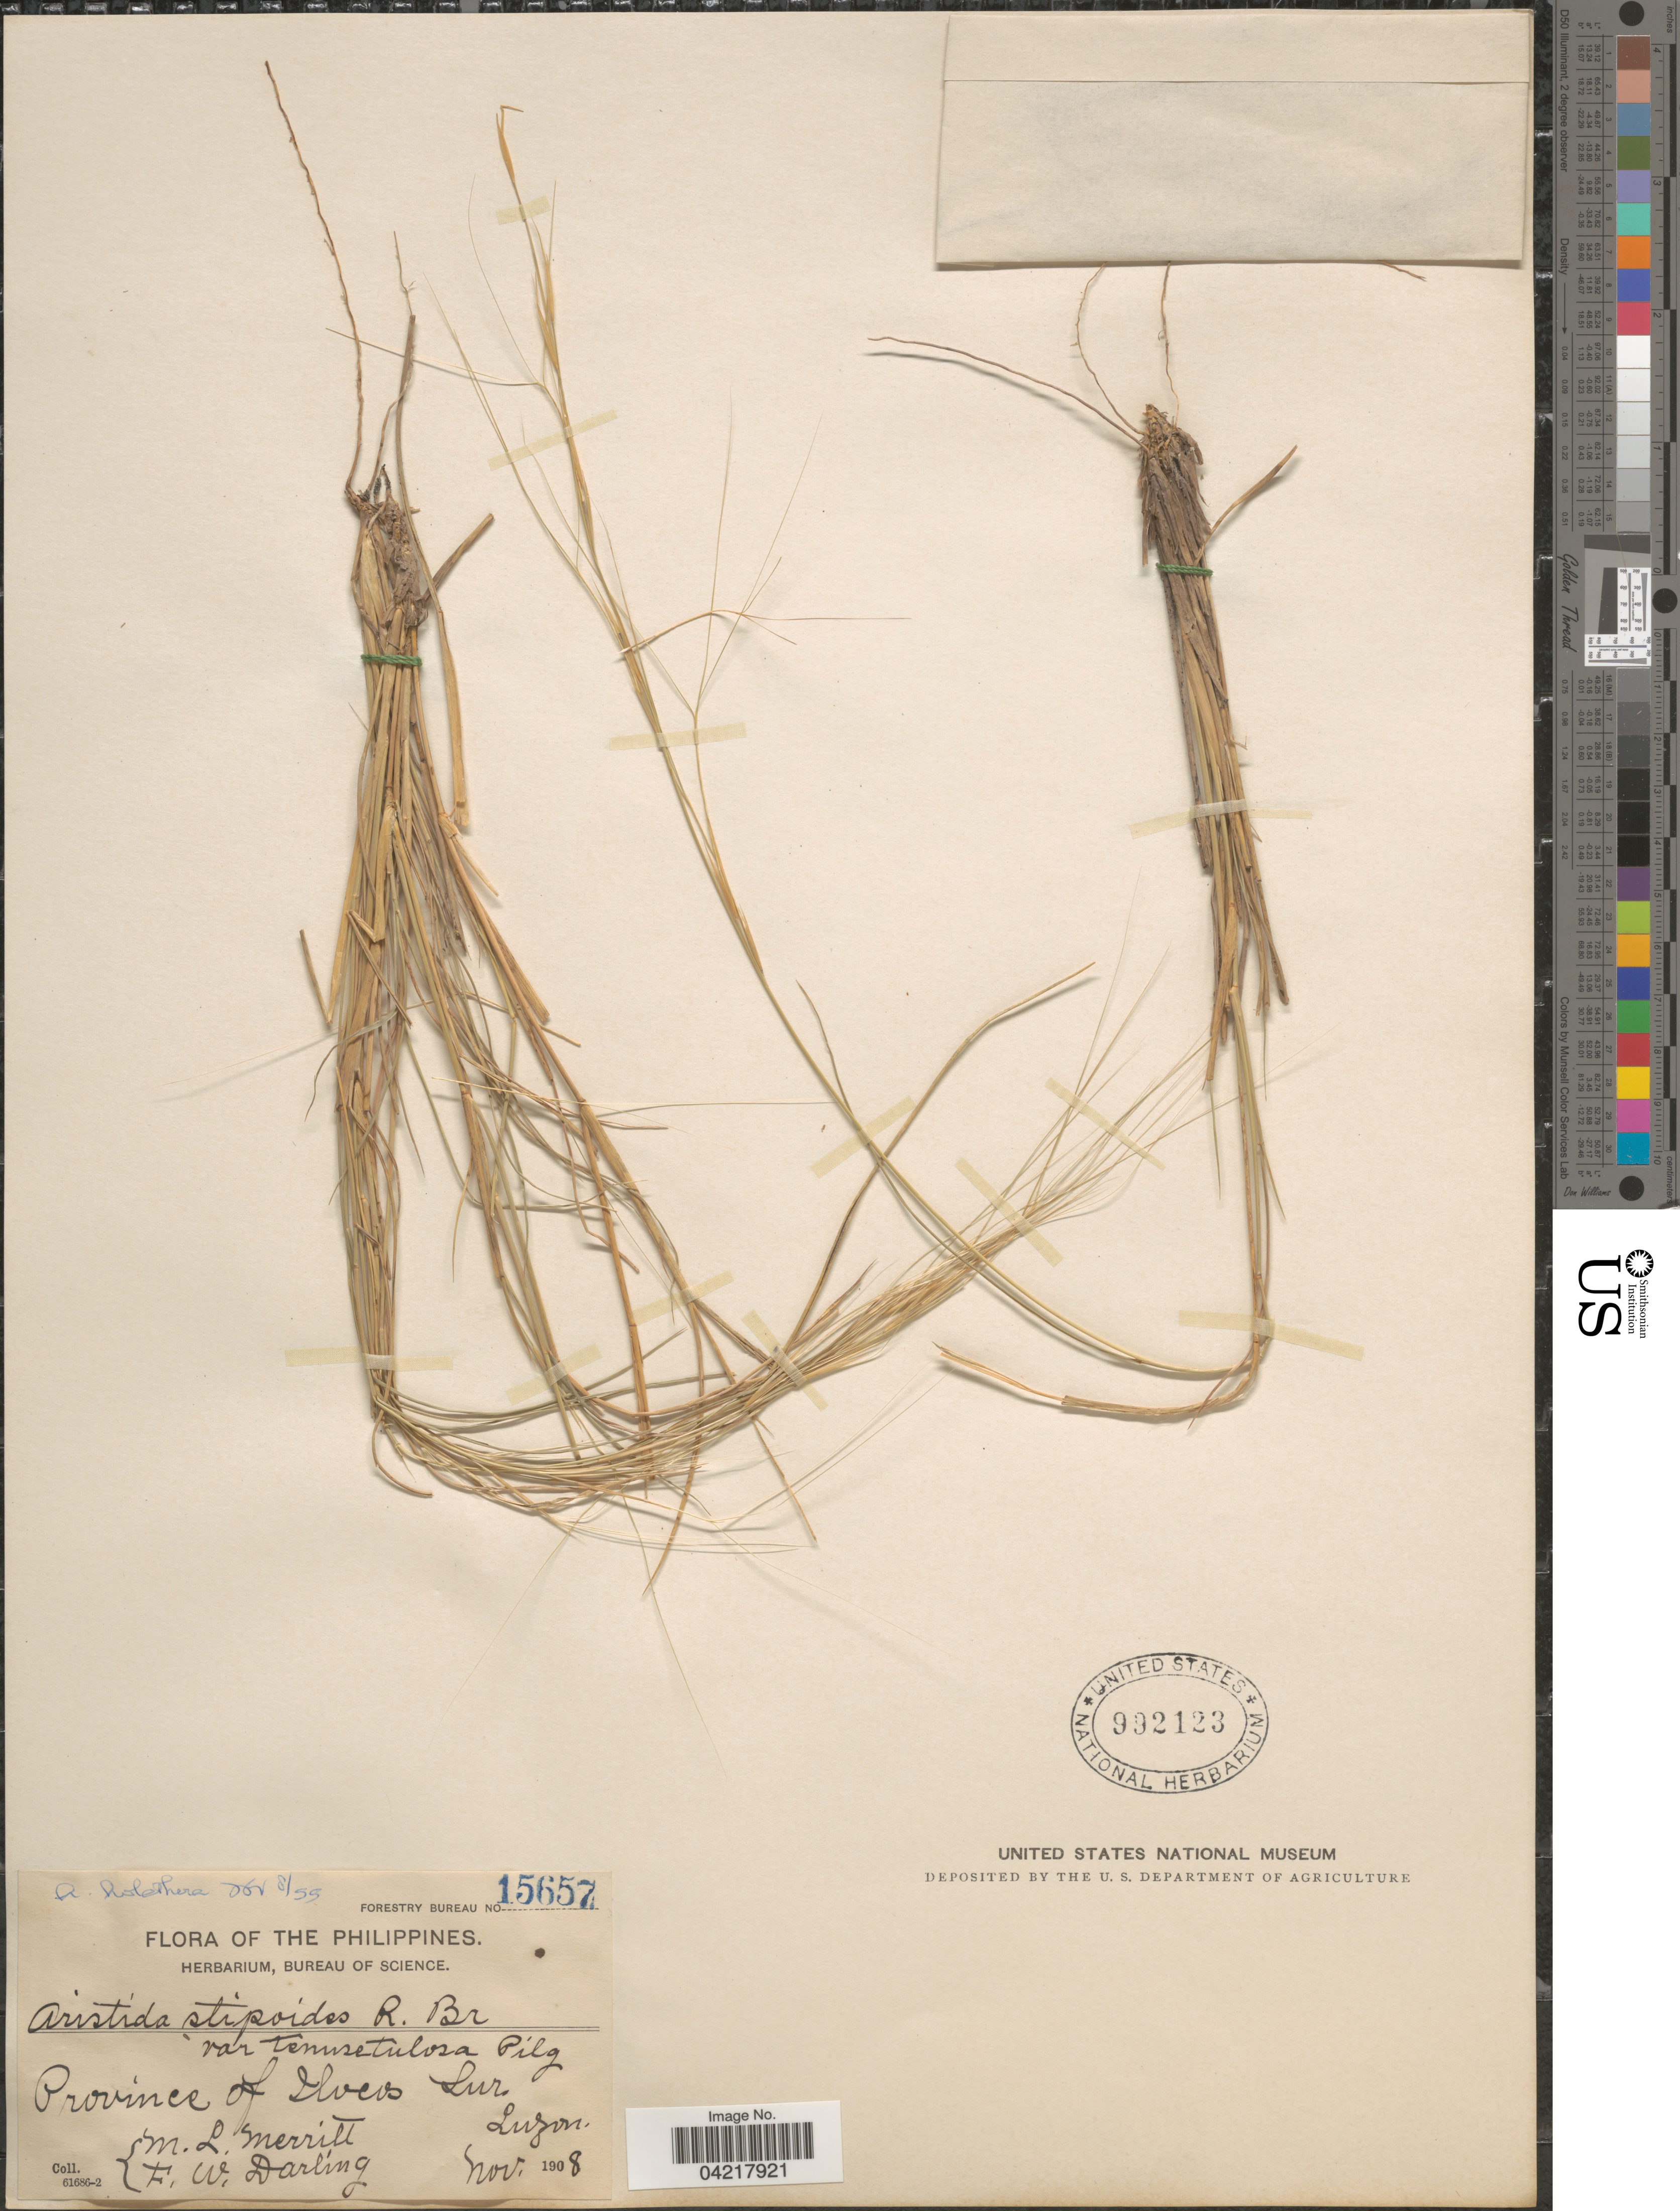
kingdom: Plantae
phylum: Tracheophyta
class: Liliopsida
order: Poales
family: Poaceae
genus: Aristida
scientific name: Aristida holathera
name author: Domin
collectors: M. L. Merritt & F. Darling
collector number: Forestry Bureau 15657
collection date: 1908-11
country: Philippines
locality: Province of Ilocos Sur. Luzon.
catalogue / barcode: US 992123